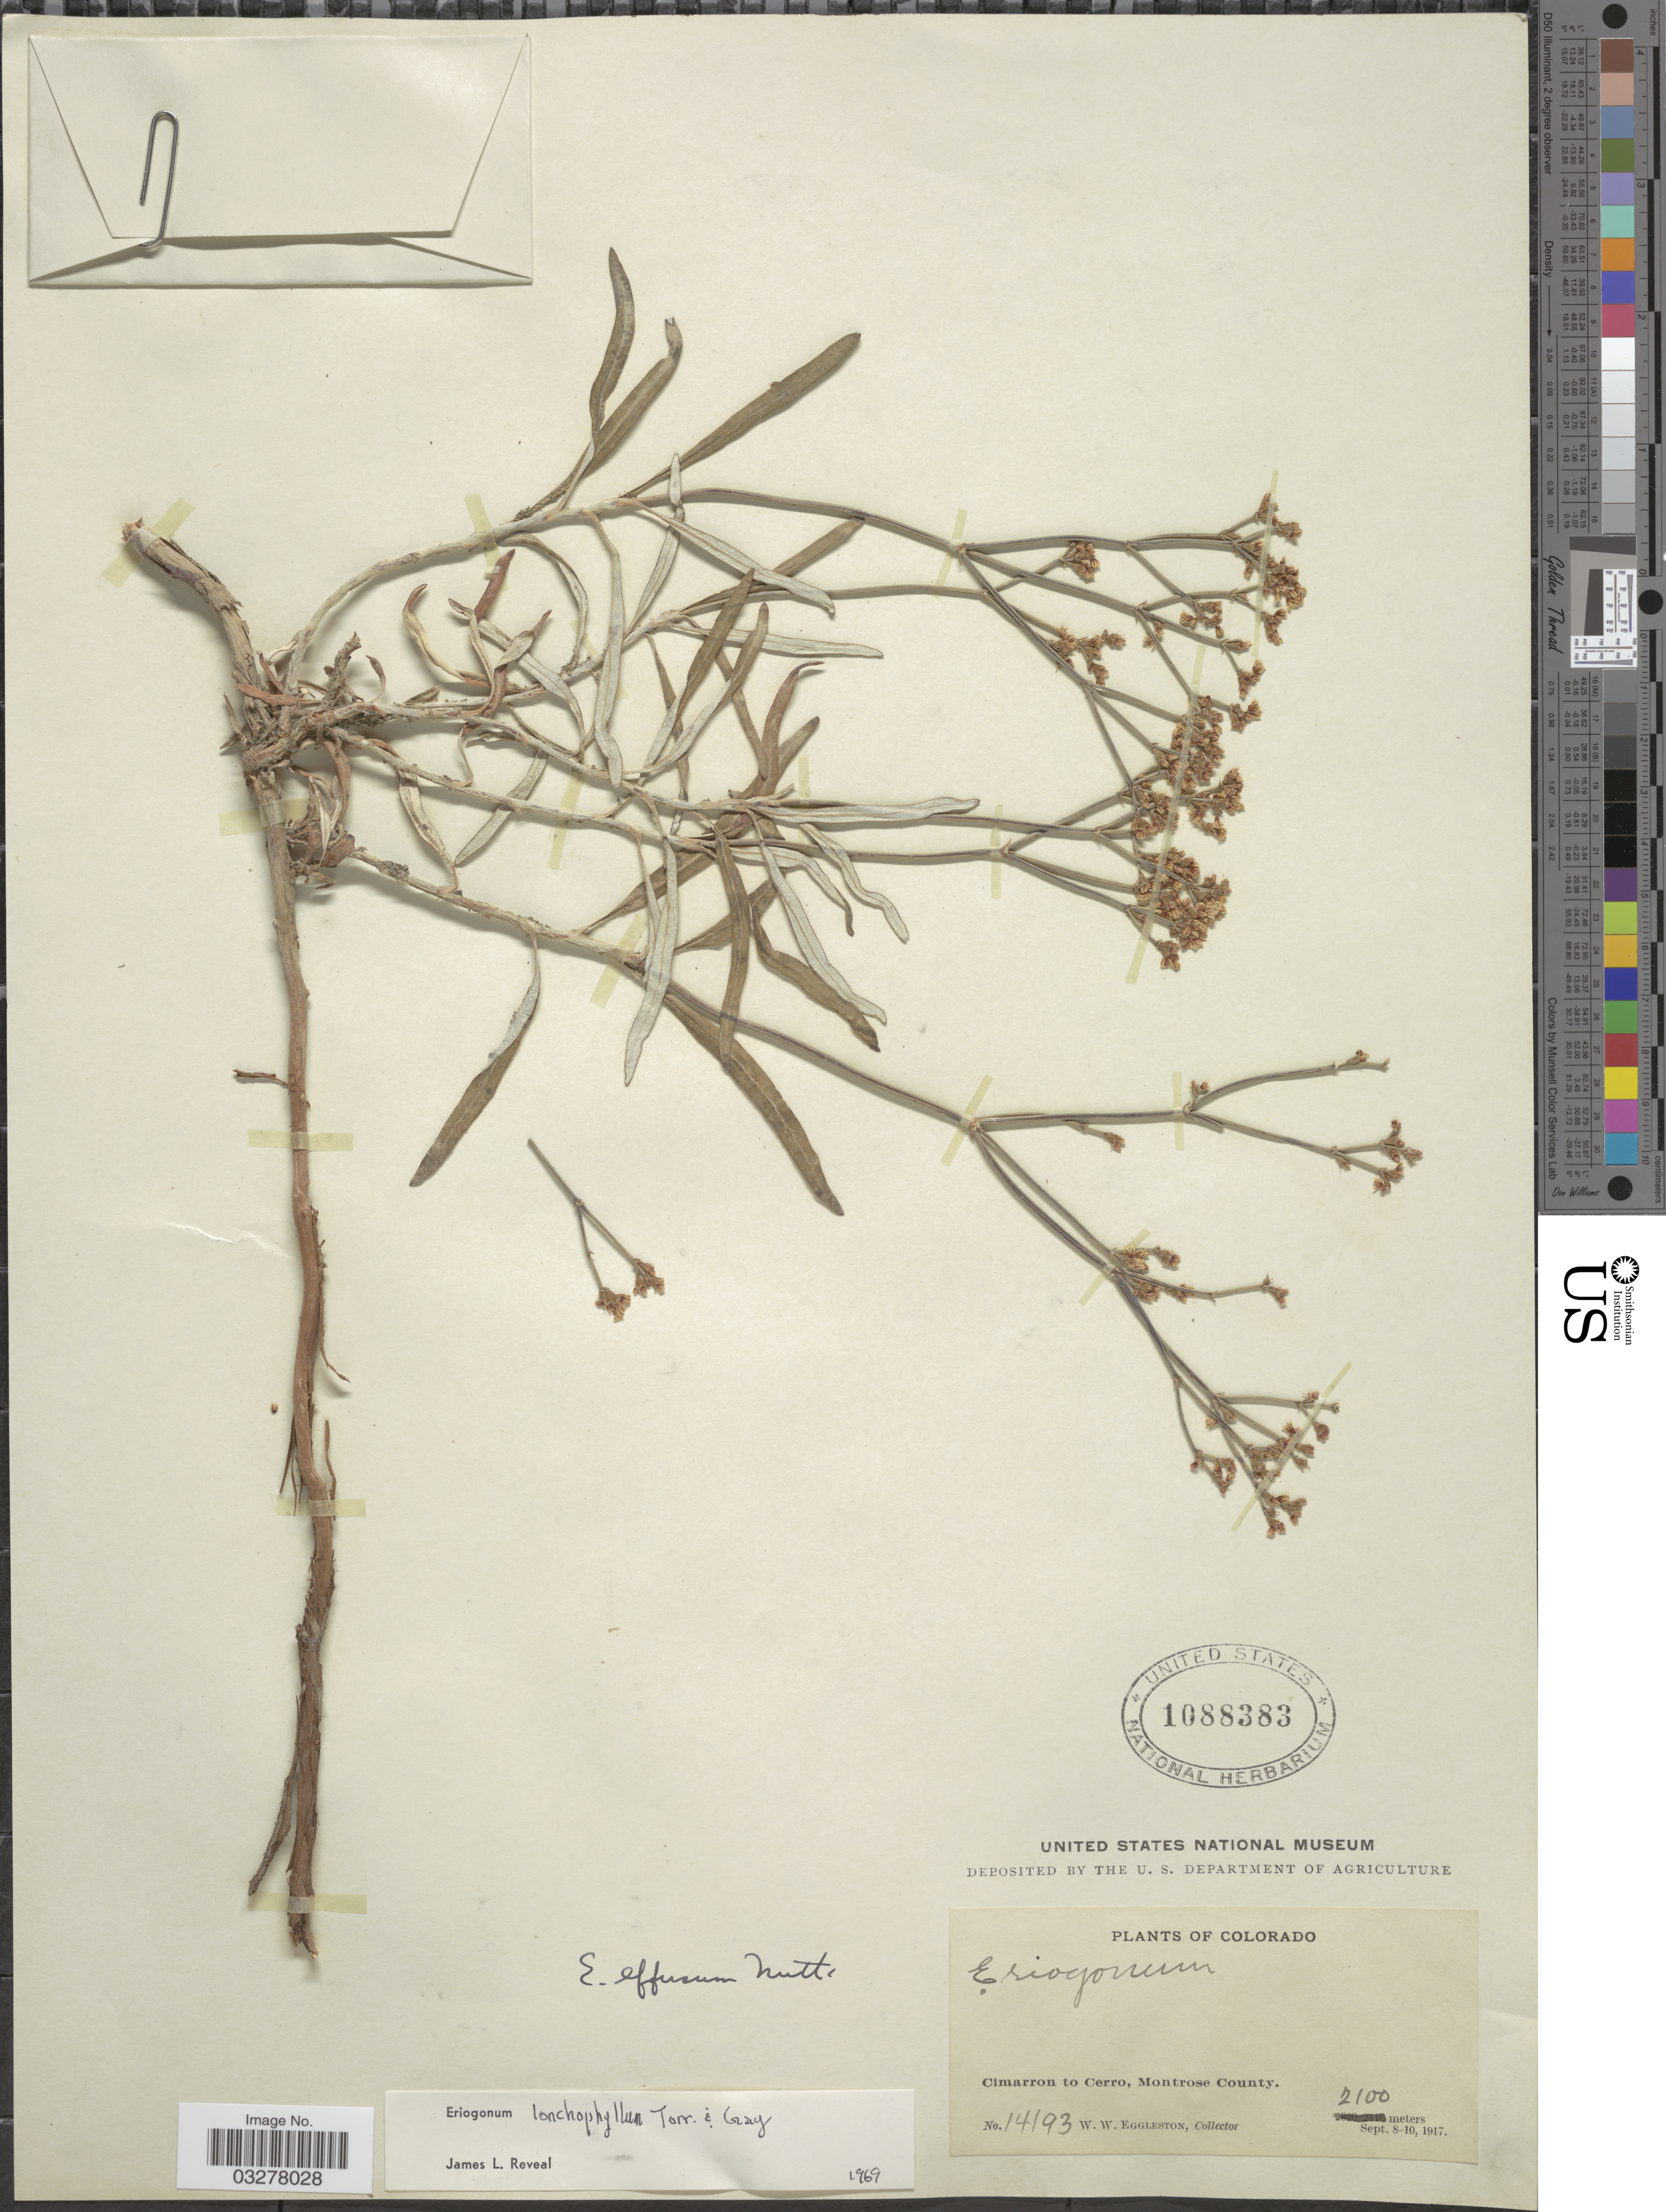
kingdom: Plantae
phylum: Tracheophyta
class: Magnoliopsida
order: Caryophyllales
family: Polygonaceae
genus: Eriogonum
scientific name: Eriogonum lonchophyllum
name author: Torr. & A. Gray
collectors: W. W. Eggleston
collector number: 14193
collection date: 1917-09-08/1917-09-10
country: United States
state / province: Colorado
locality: Cimarron to Cerro, Montrose County.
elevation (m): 2100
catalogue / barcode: US 1088383